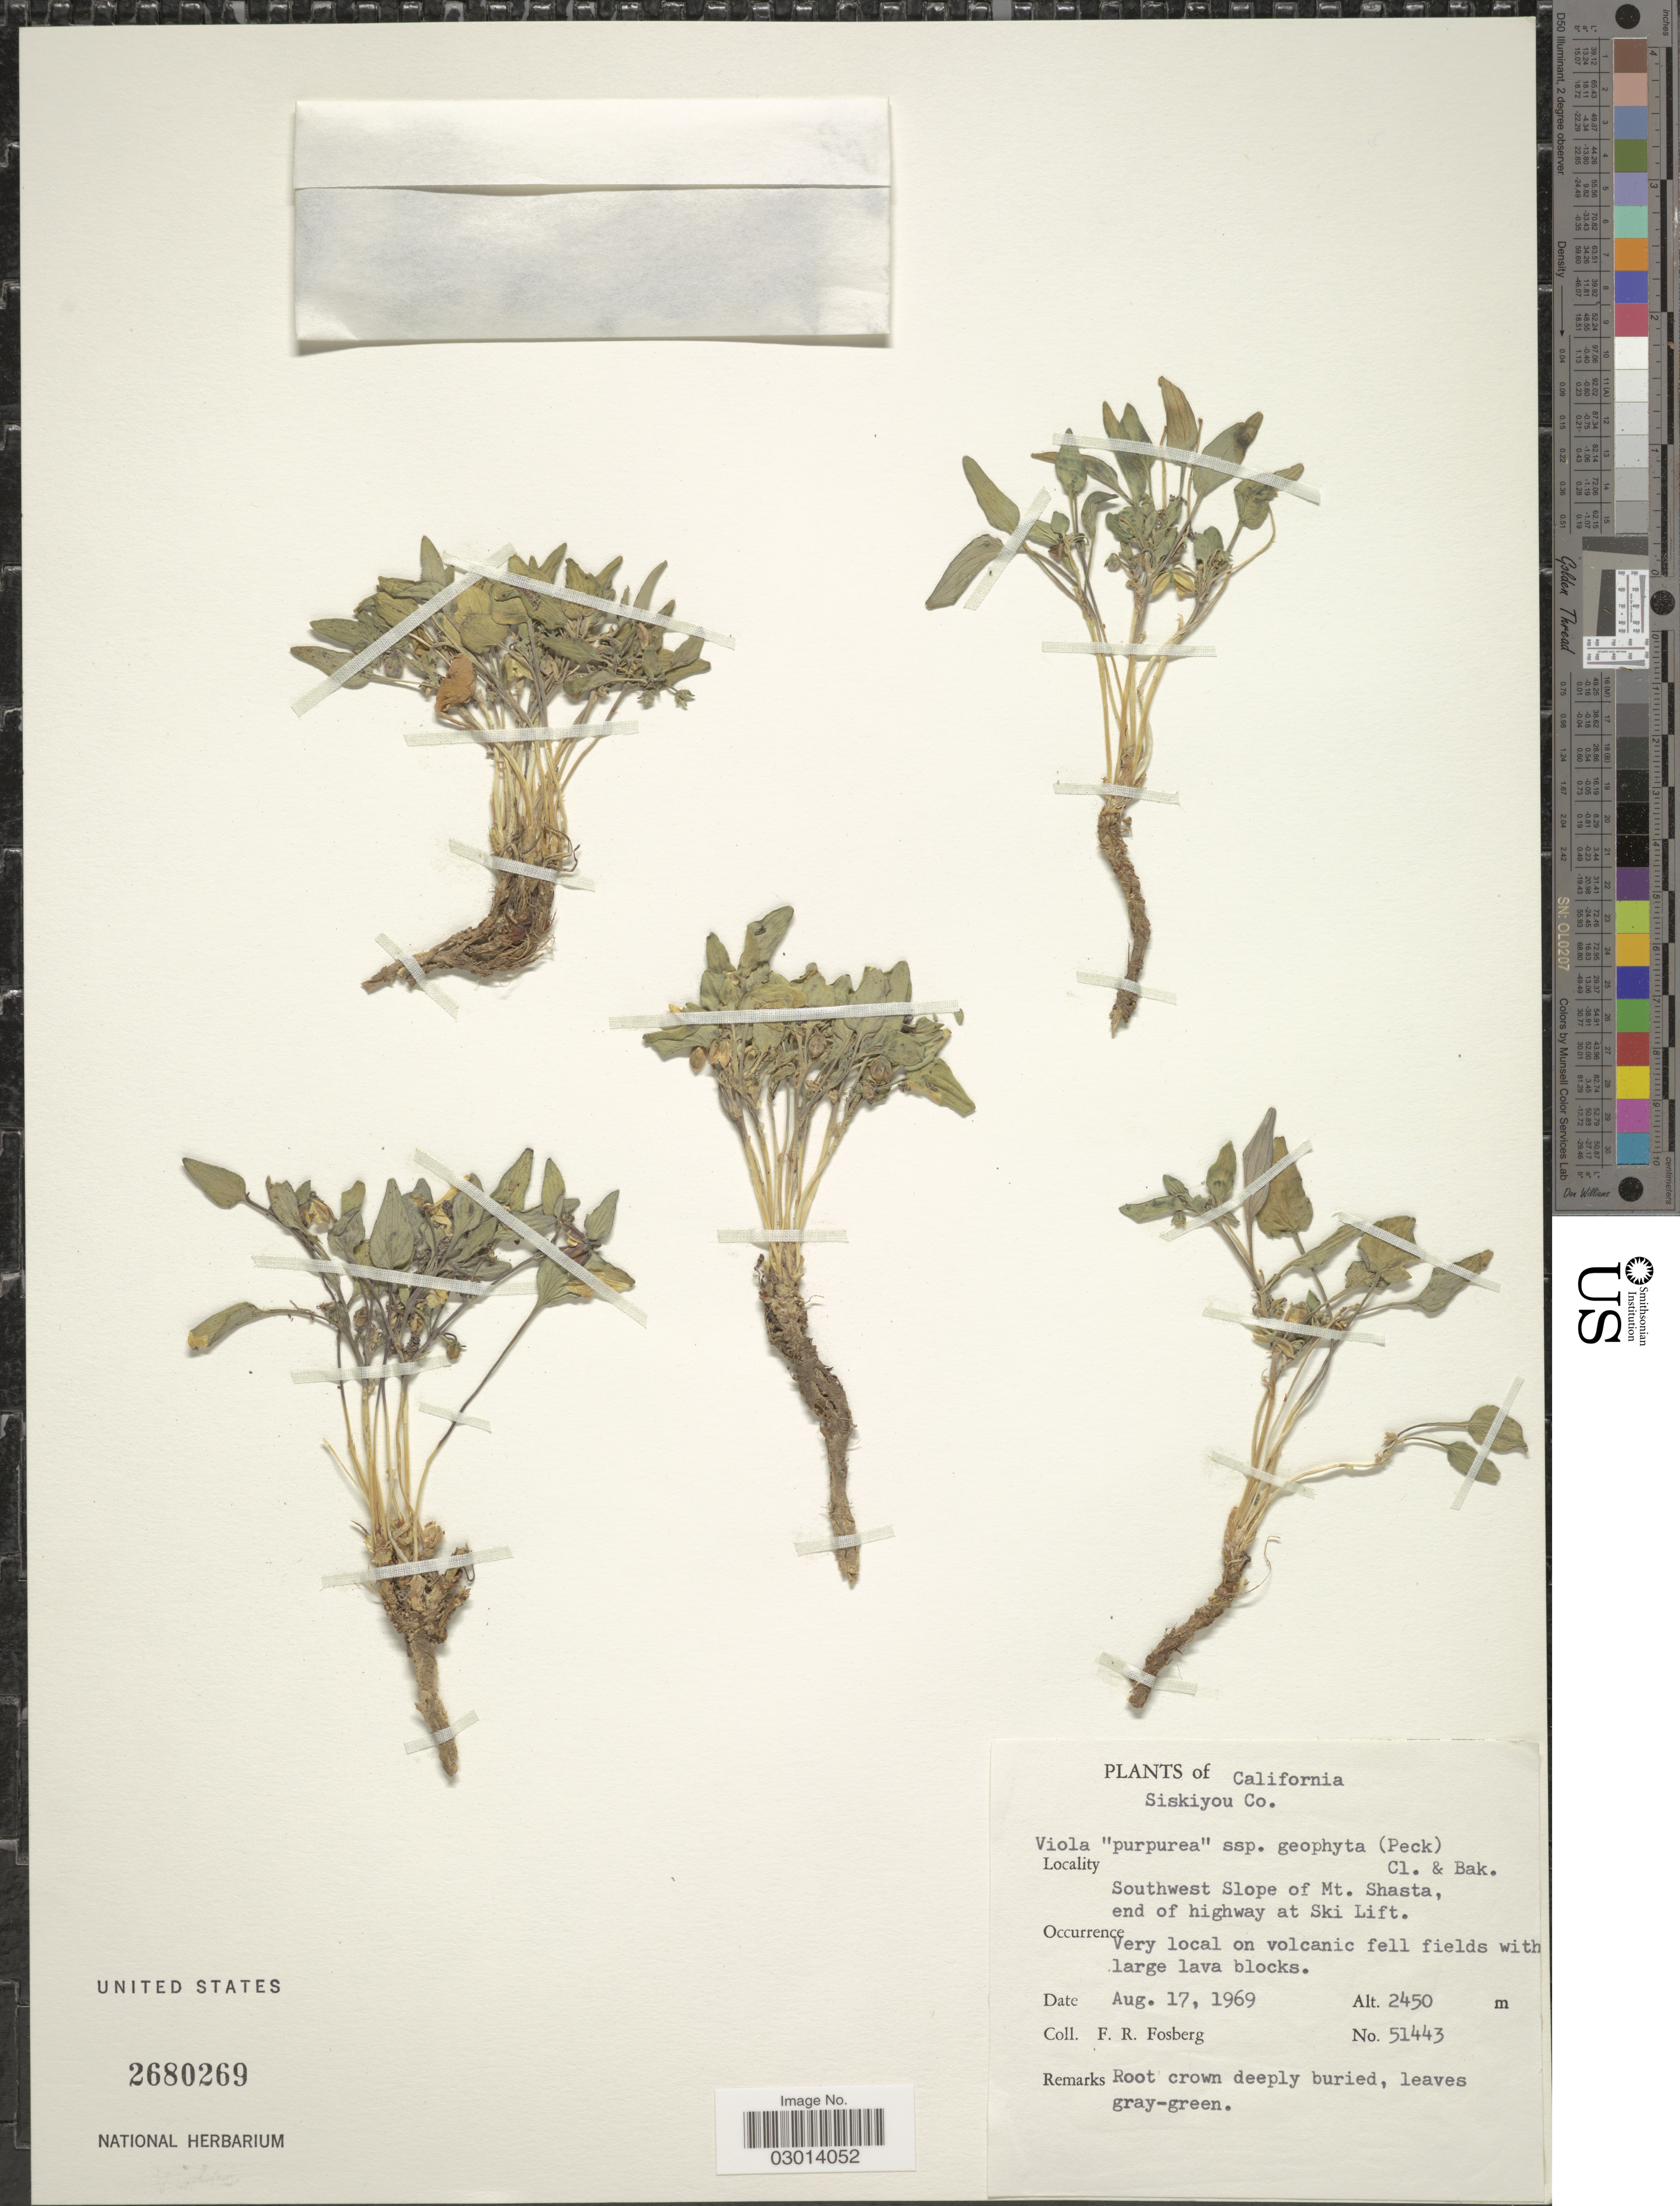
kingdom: Plantae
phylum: Tracheophyta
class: Magnoliopsida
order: Malpighiales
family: Violaceae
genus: Viola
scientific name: Viola purpurea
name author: Kellogg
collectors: F. R. Fosberg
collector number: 51443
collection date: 1969-08-17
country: United States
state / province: California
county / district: Siskiyou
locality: Siskiyou Co. Southwest Slope of Mt. Shasta, end of highway at Ski Lift.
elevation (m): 2450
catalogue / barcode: US 2680269